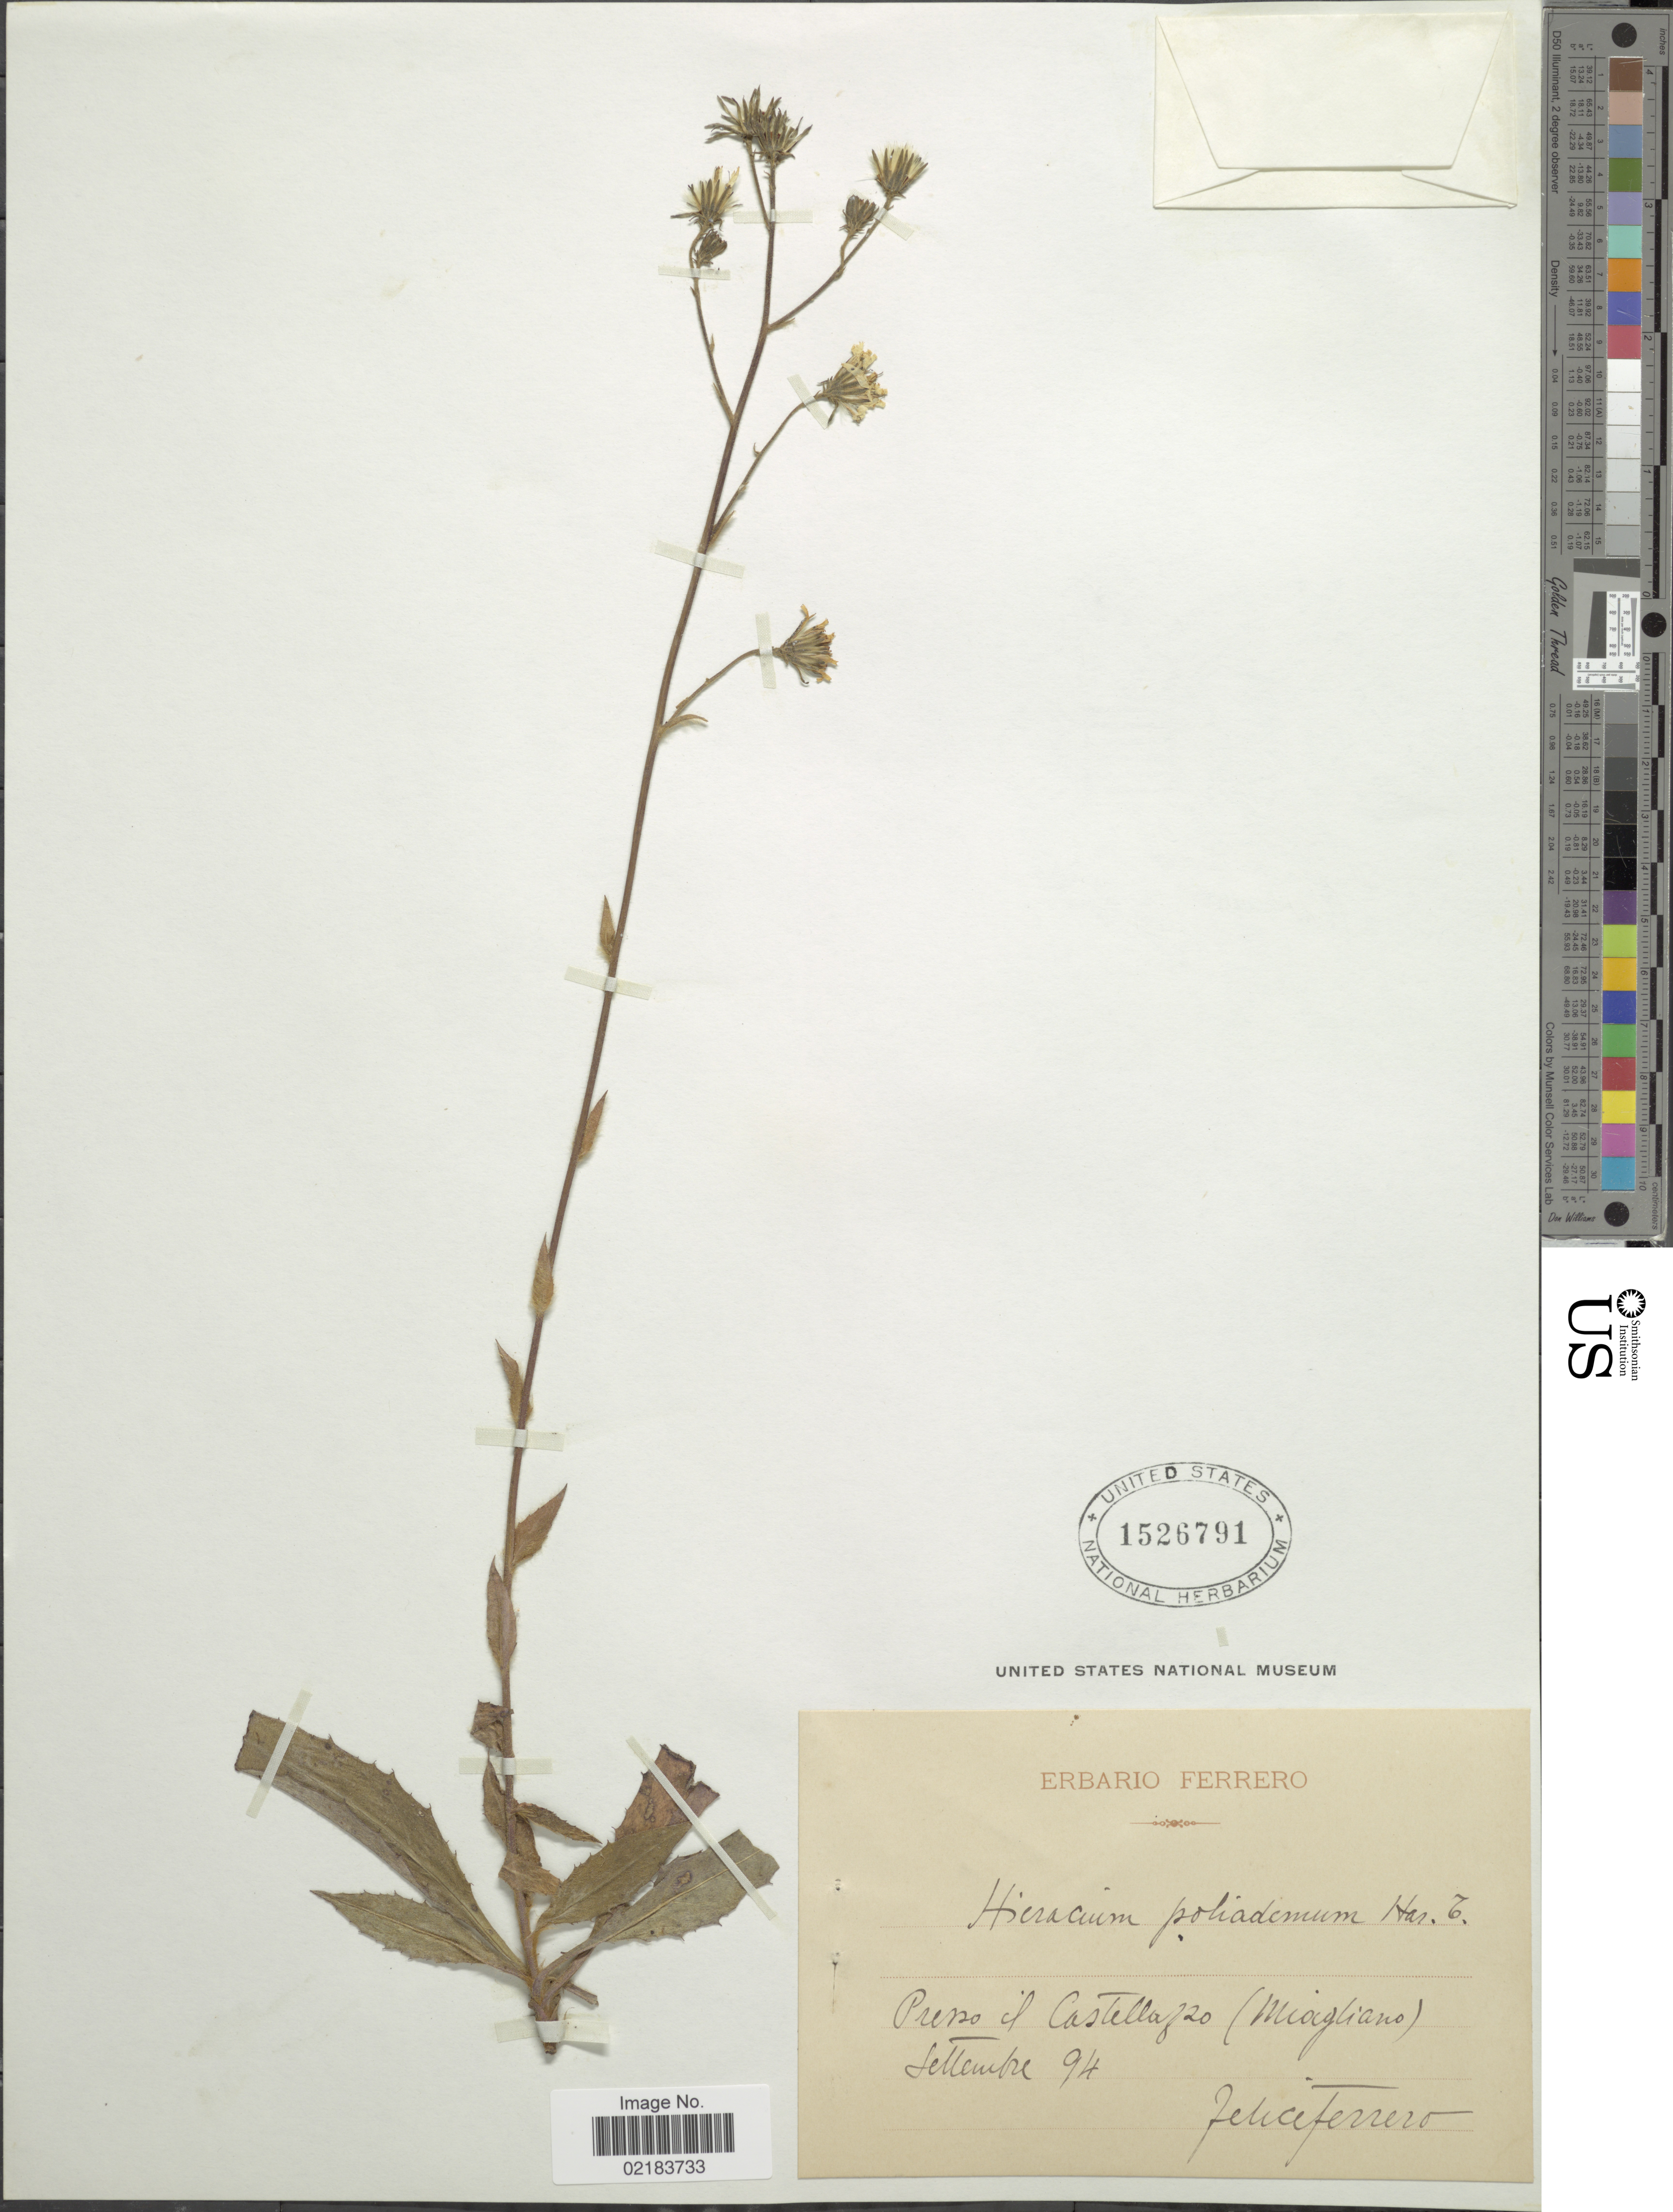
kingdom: Plantae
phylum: Tracheophyta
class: Magnoliopsida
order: Asterales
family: Asteraceae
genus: Pilosella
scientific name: Pilosella polioderma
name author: (Dahlst.) Soják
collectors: F. Ferrero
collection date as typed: Transcribed d/m/y: /9/94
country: Italy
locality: Presso il Castellafzo (Miagliano). [interpreted]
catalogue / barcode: US 1526791